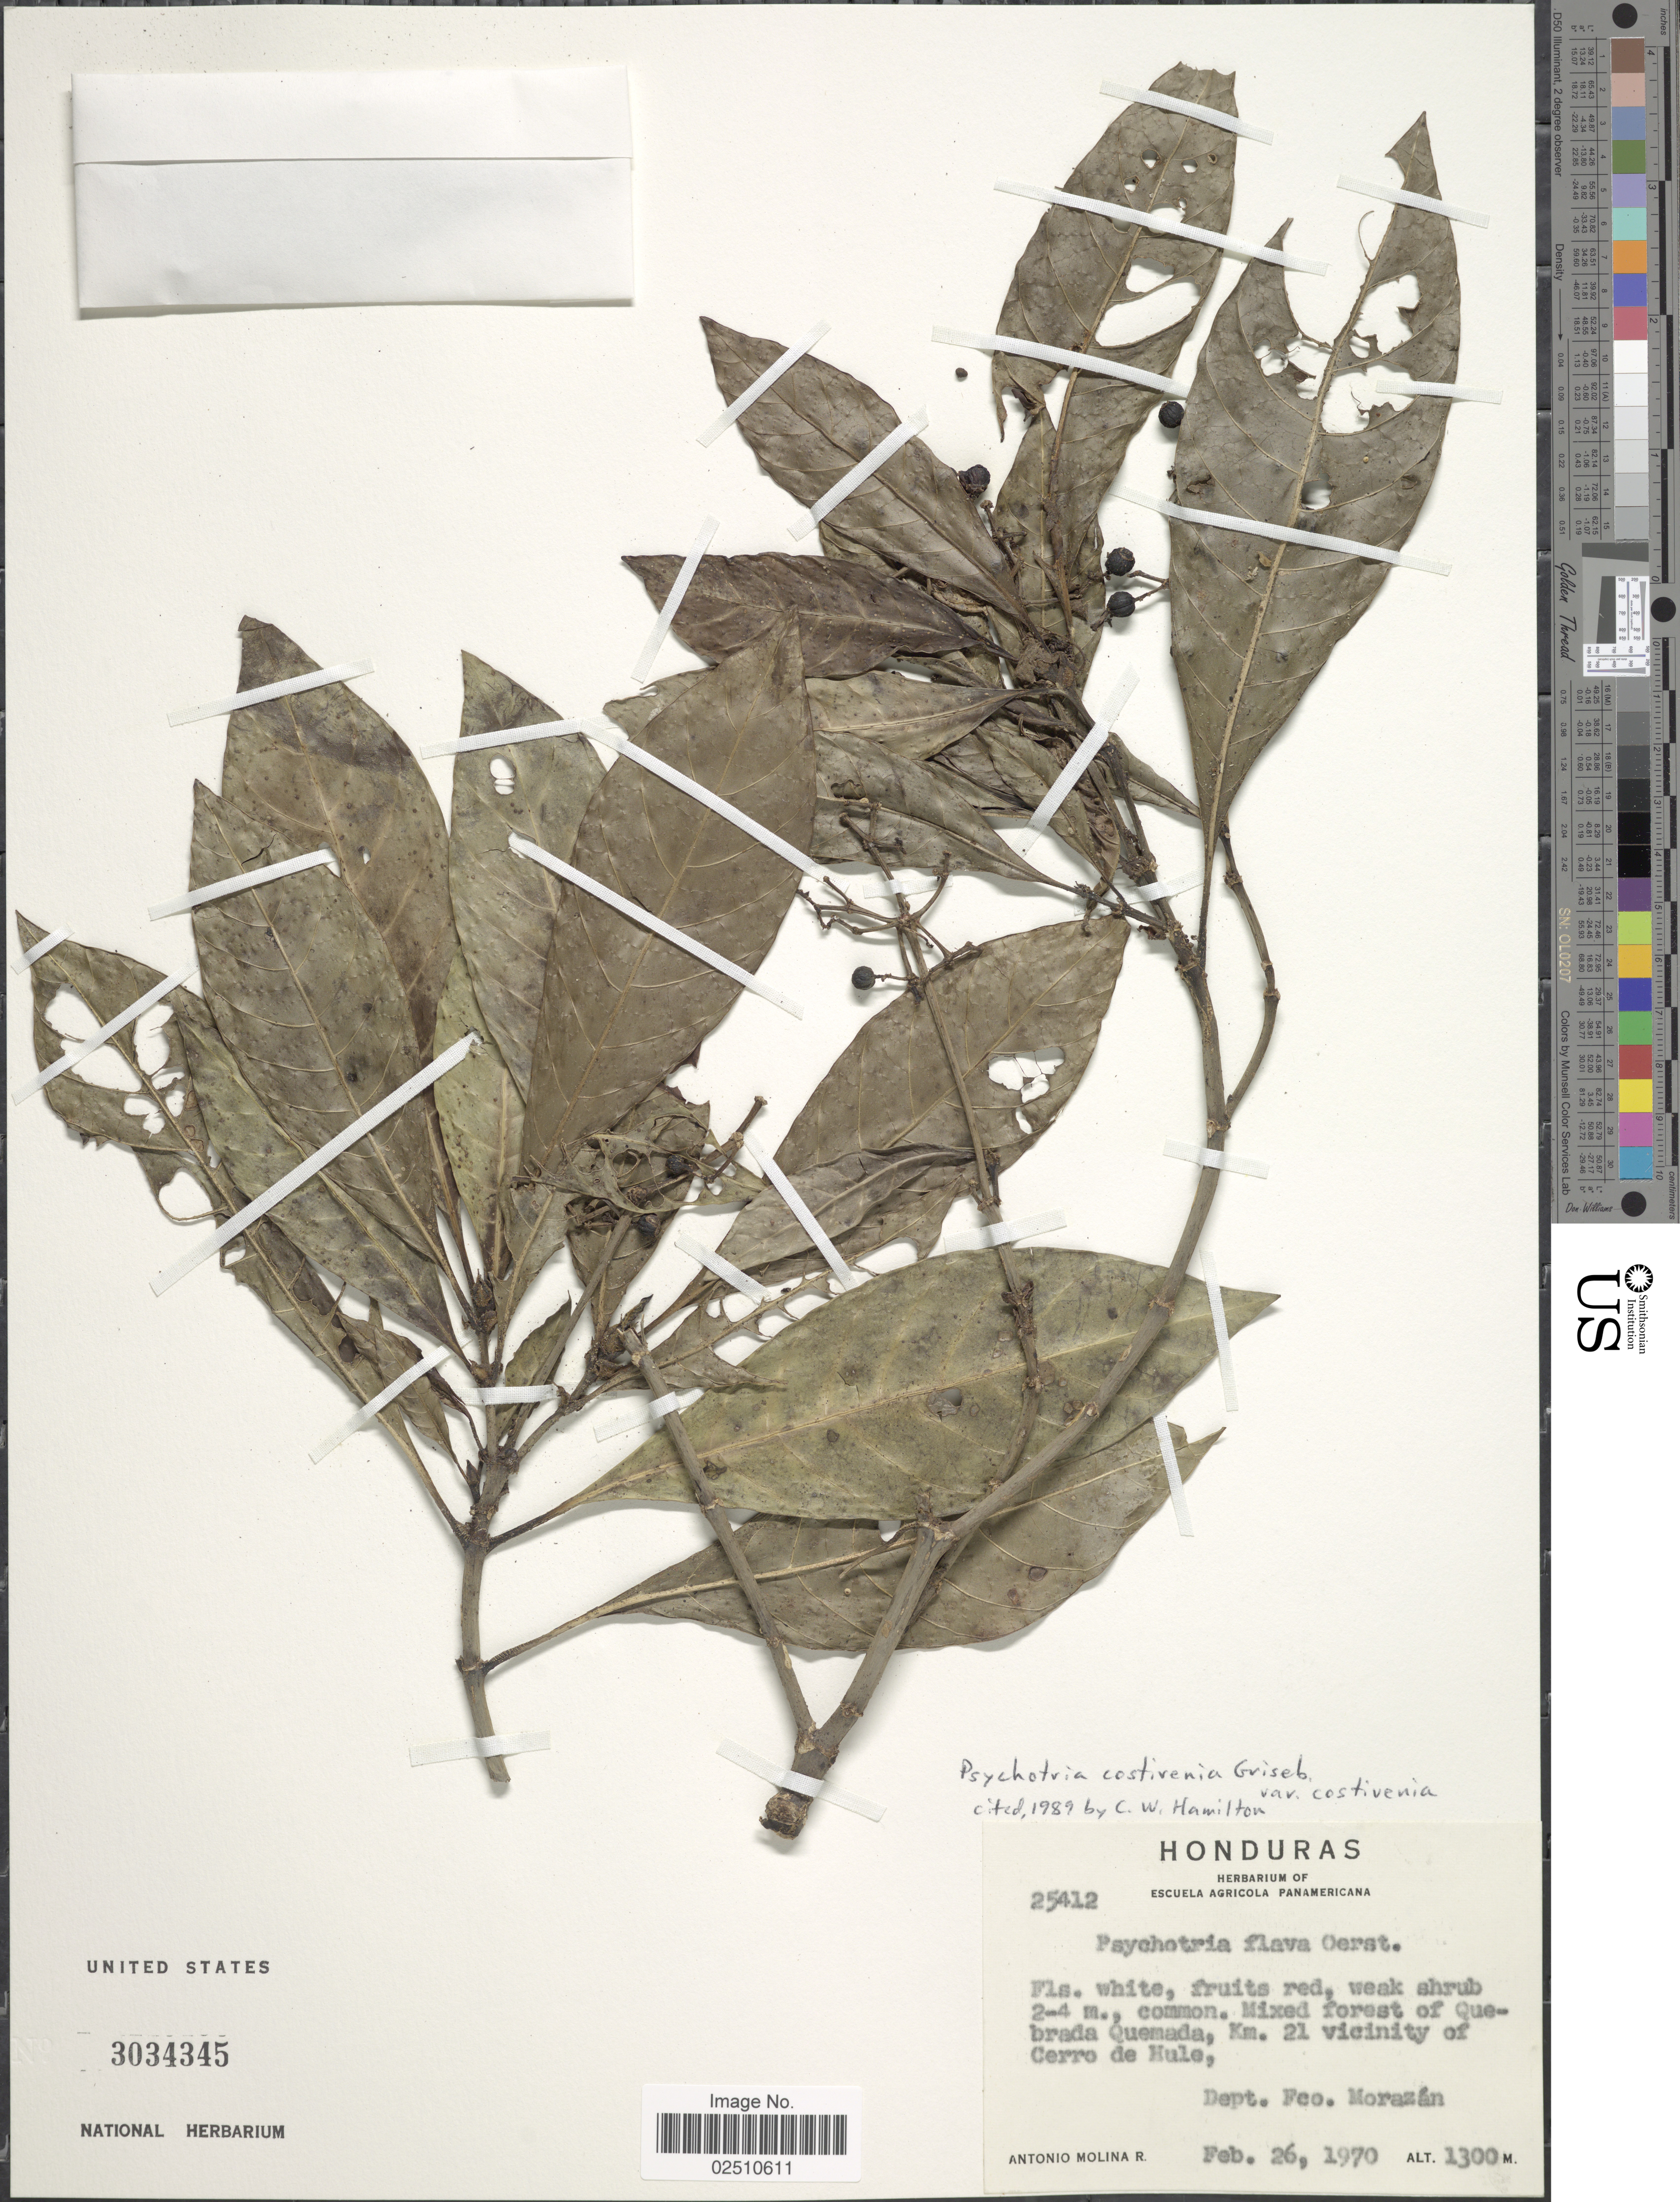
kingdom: Plantae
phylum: Tracheophyta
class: Magnoliopsida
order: Gentianales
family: Rubiaceae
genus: Psychotria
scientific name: Psychotria costivenia var. costivenia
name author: Griseb.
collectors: A. Molina R.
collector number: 25412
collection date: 1970-02-26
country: Honduras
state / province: Fco. Morazán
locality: Quebrada Quemada, km 21 vicinity of Cerro de Hule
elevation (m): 1300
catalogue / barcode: US 3034345